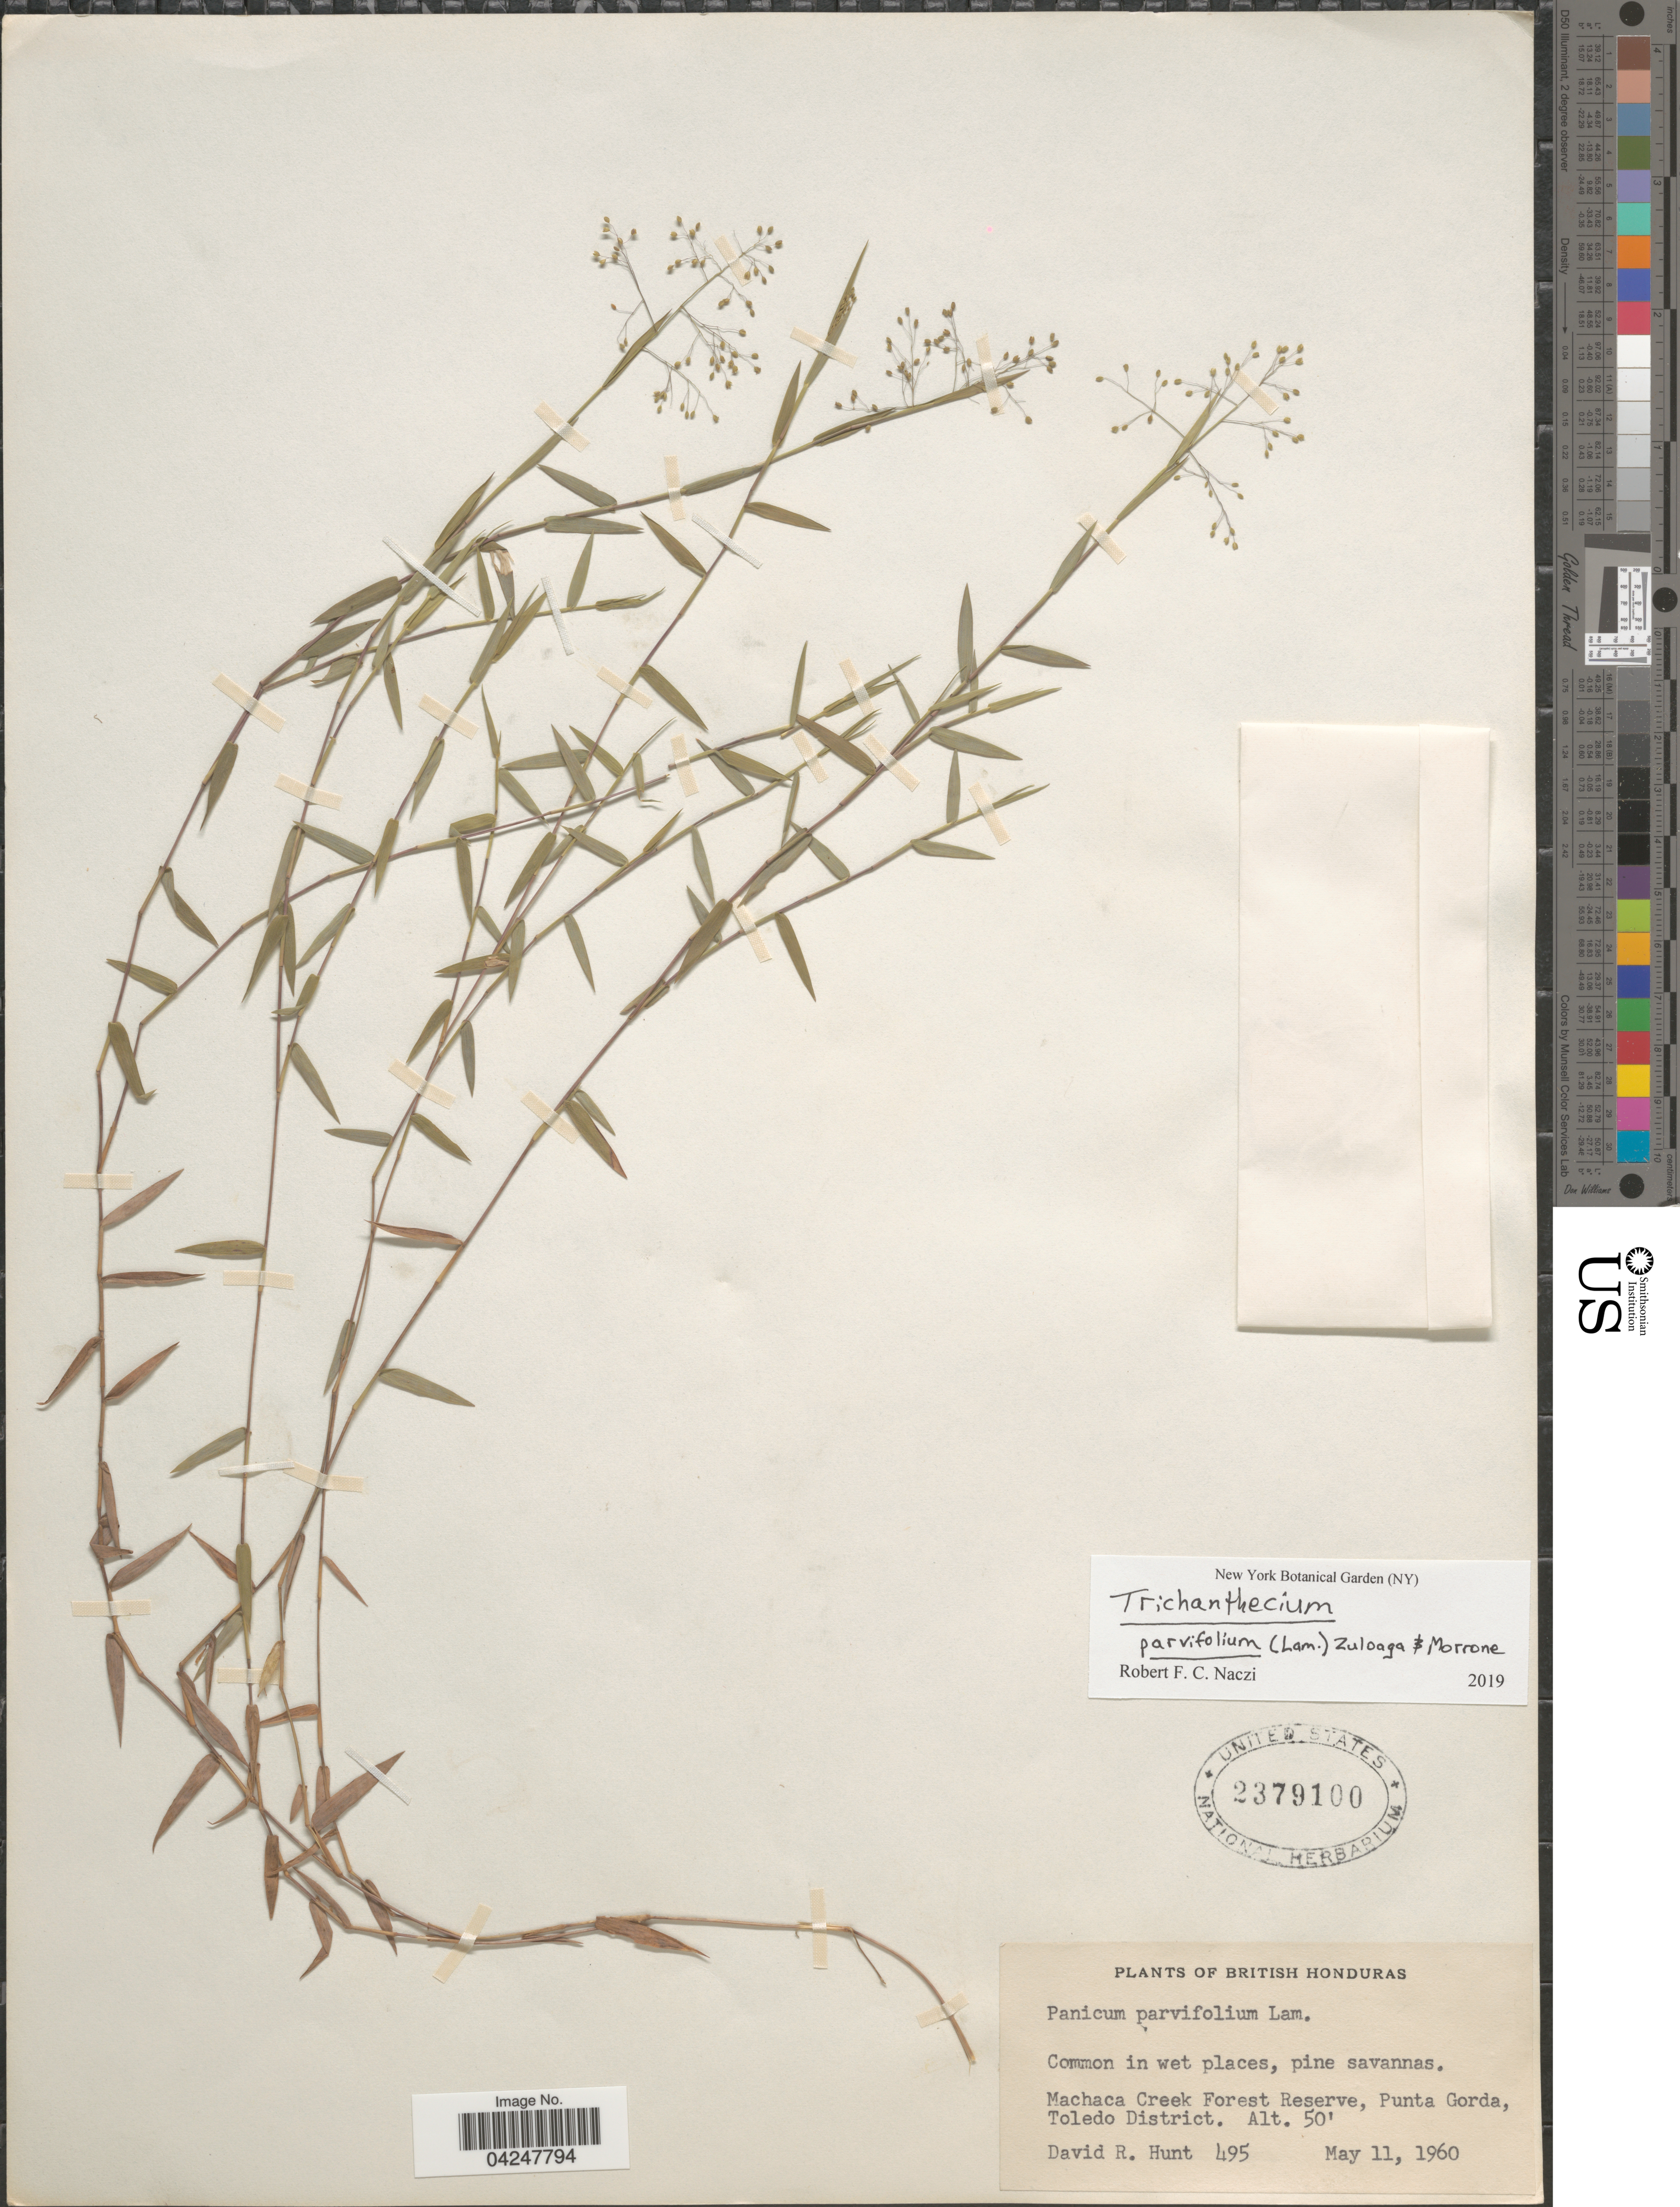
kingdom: Plantae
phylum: Tracheophyta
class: Liliopsida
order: Poales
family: Poaceae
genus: Trichanthecium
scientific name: Trichanthecium parvifolium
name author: (Lam.) Zuloaga & Morrone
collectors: D. R. Hunt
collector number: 495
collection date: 1960-05-11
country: Belize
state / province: Toledo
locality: British Honduras. Machaca Creek Forest Reserve, Punta Gorda, Toledo District.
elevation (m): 15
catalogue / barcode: US 2379100